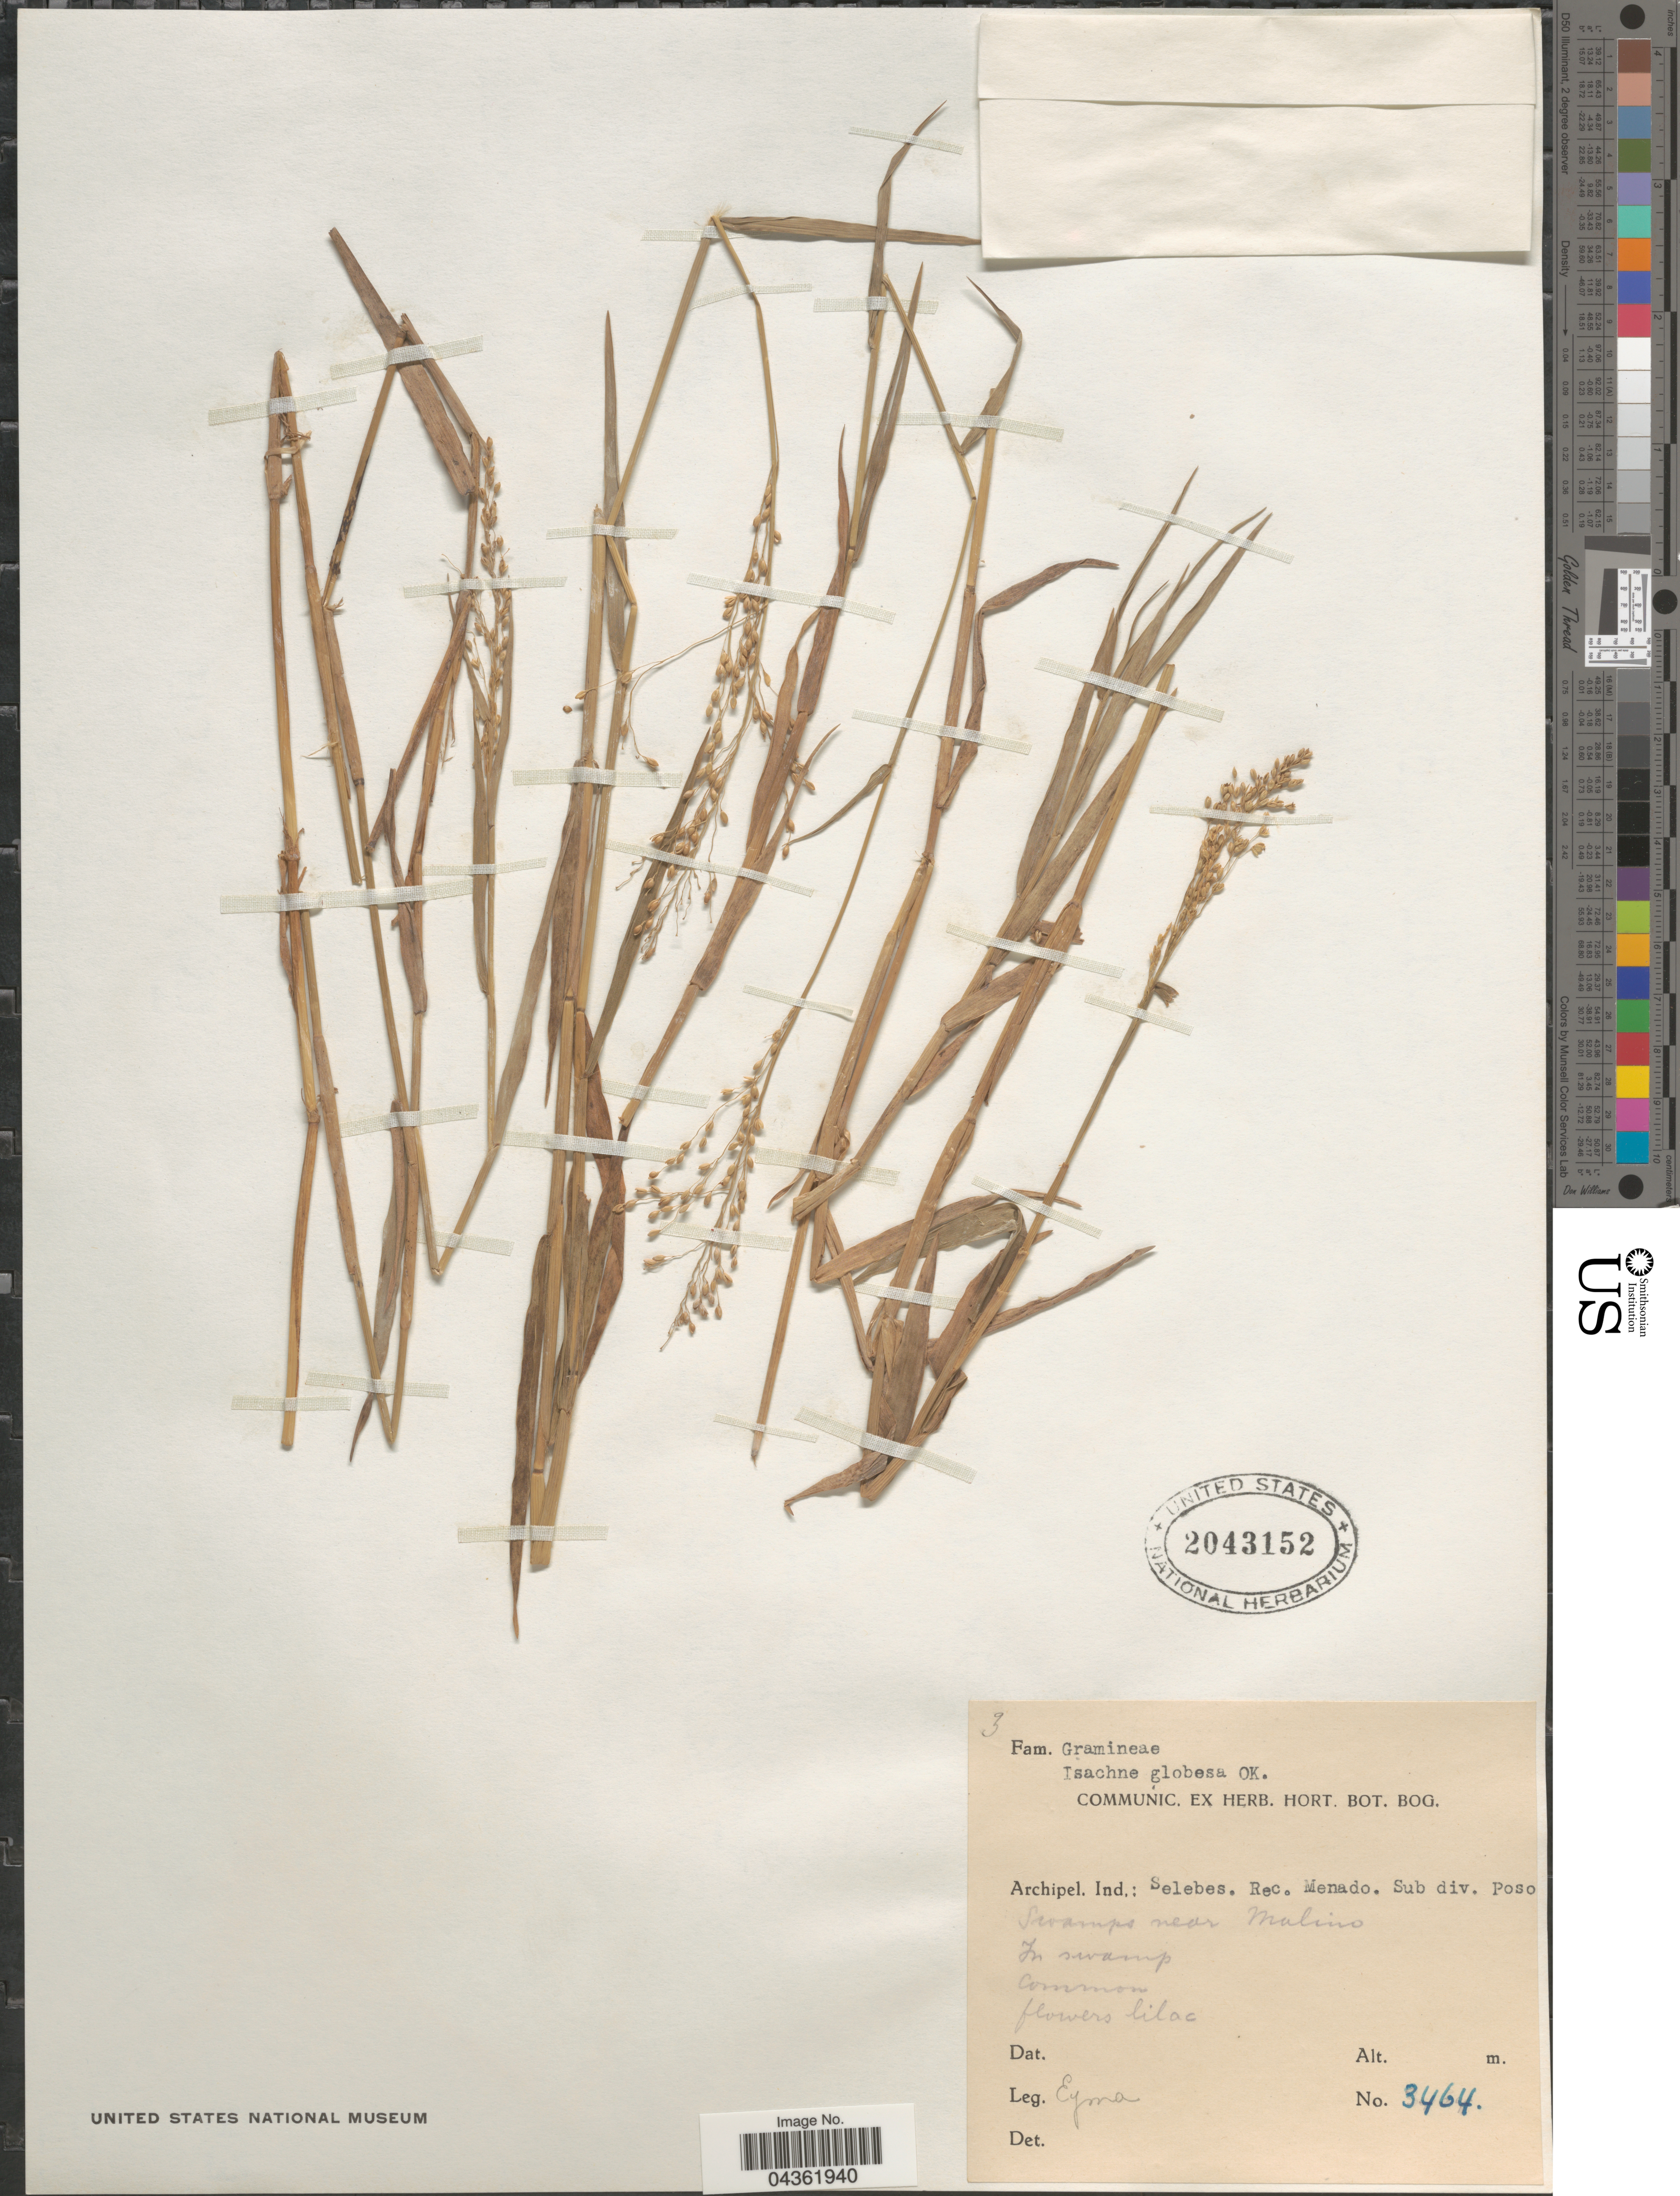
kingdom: Plantae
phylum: Tracheophyta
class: Liliopsida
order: Poales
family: Poaceae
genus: Isachne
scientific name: Isachne globosa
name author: (Thunb.) Kuntze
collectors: Eyma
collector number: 3464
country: Indonesia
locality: Archipel. Ind.: Selebes. Rec. Menado. Sub div. Poso. Swamps near Malino.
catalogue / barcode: US 2043152